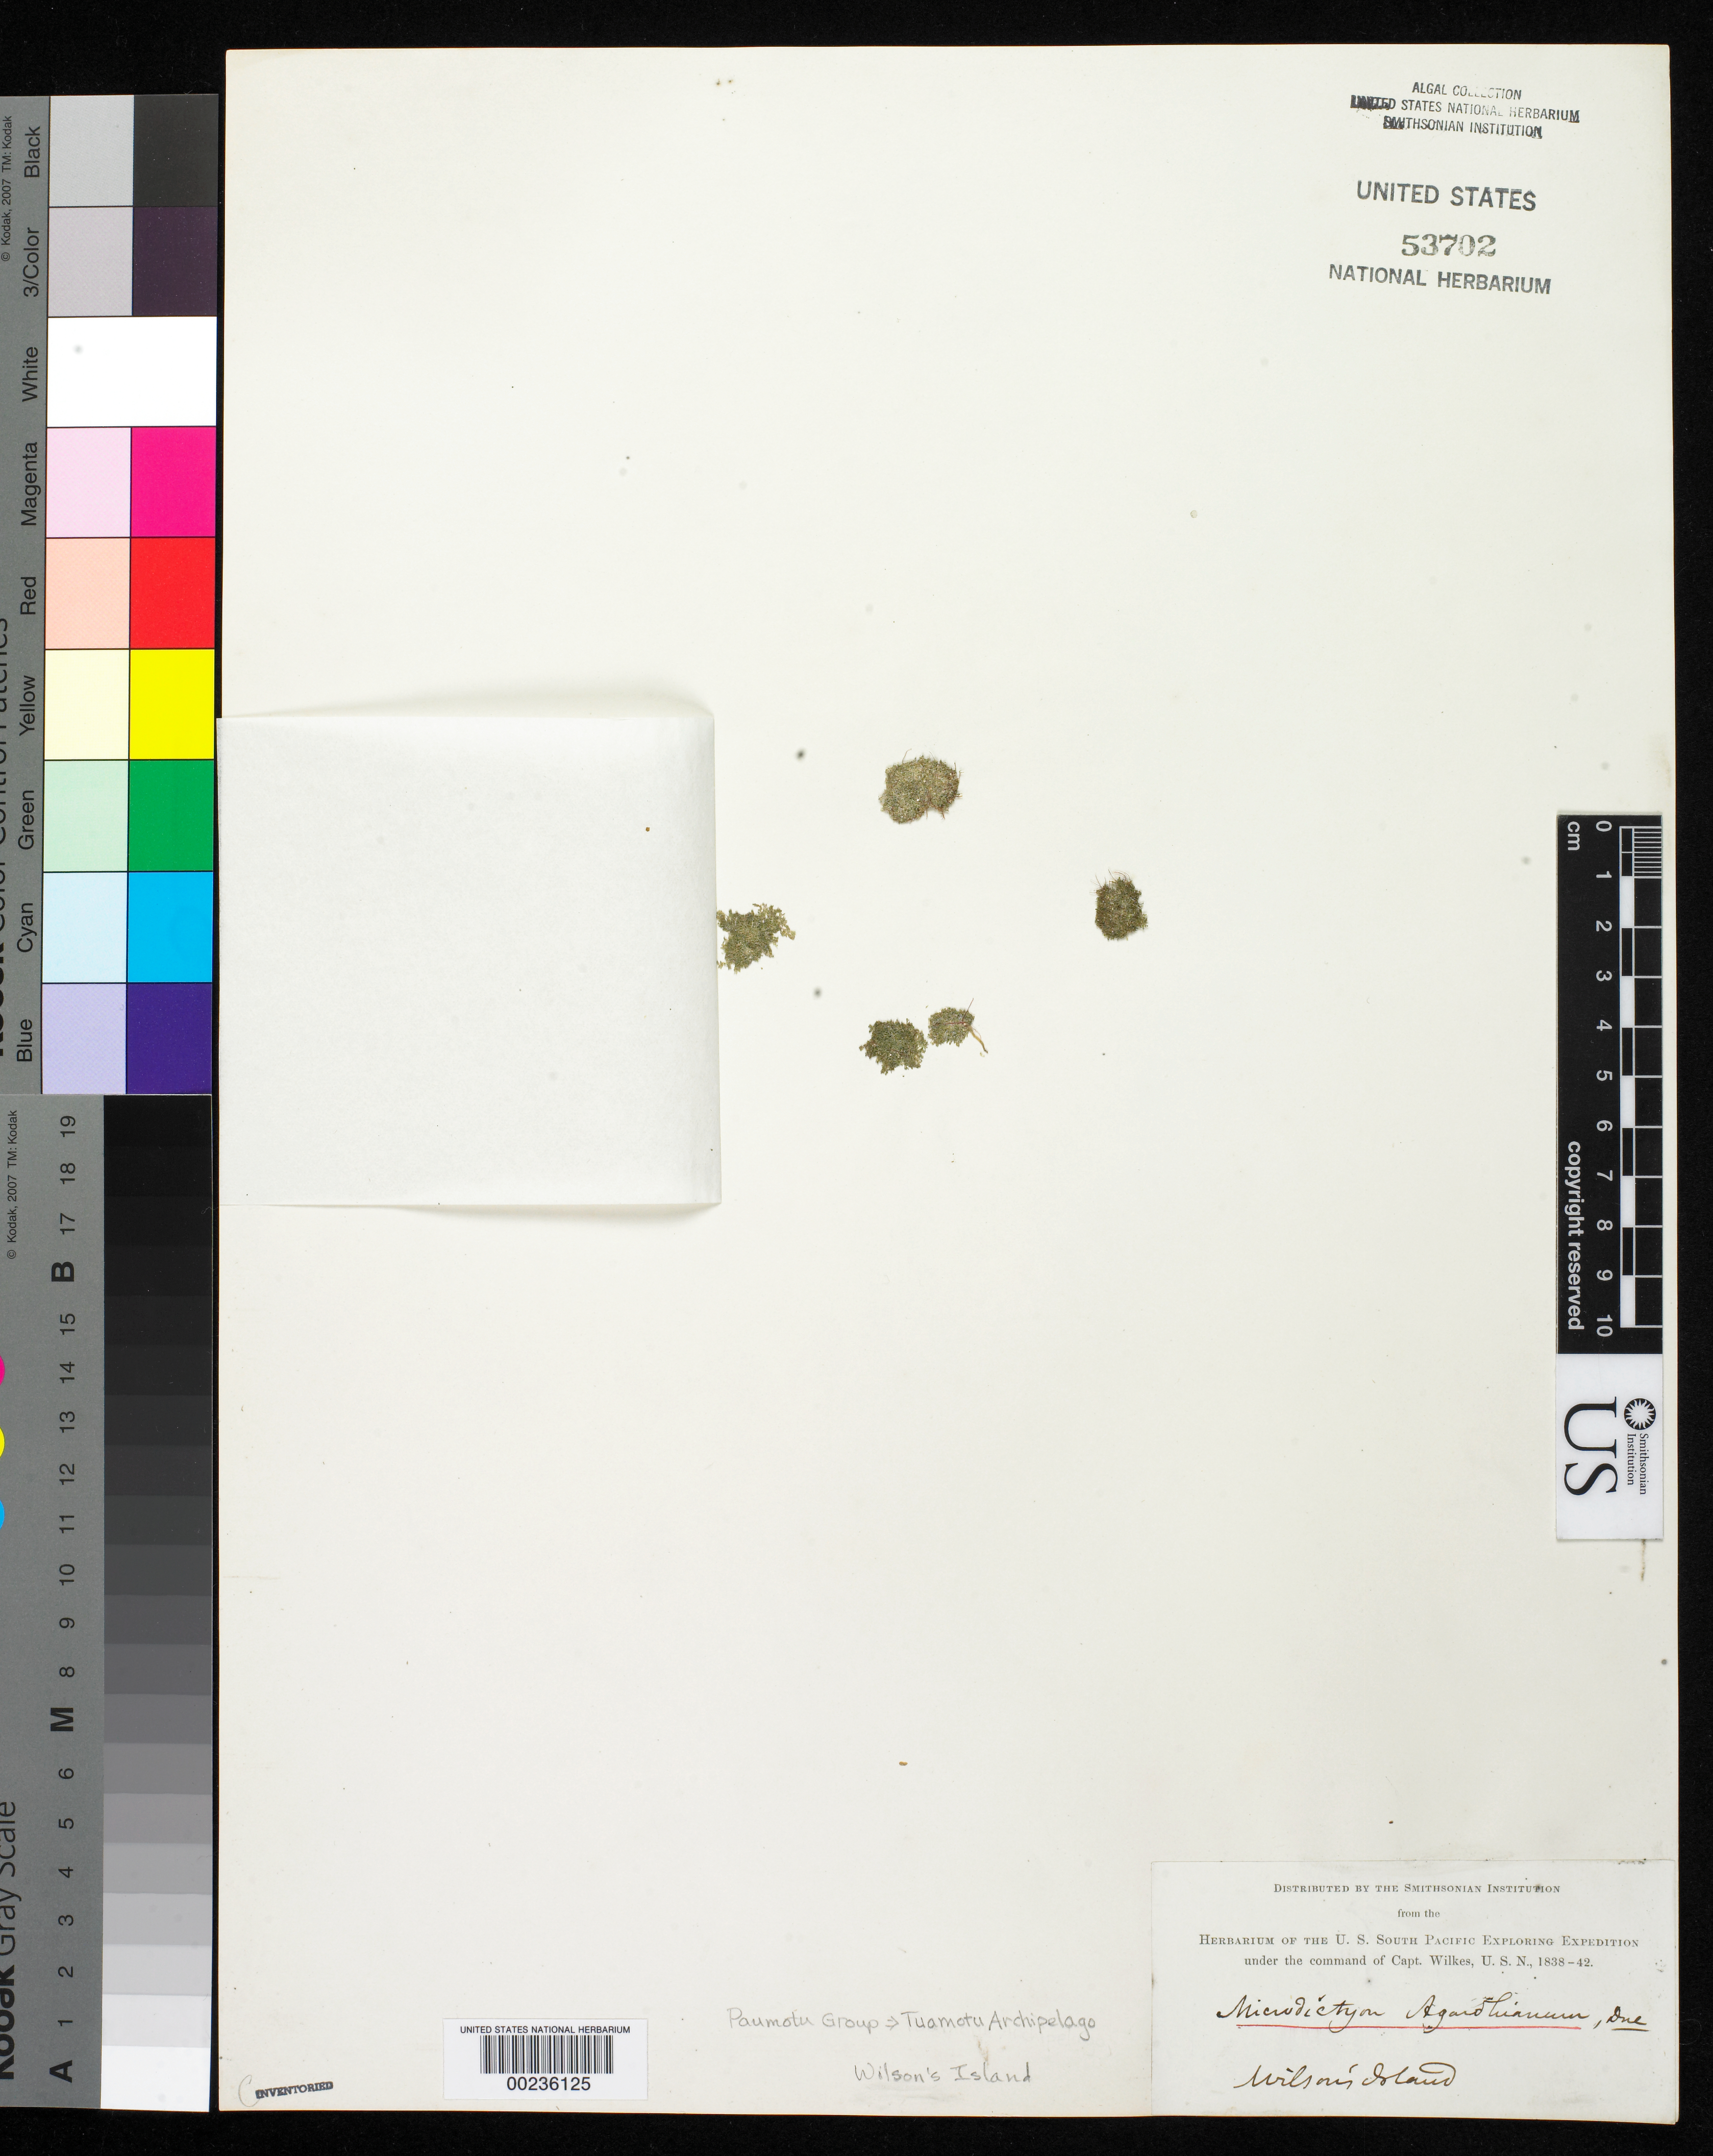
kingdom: Plantae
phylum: Chlorophyta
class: Ulvophyceae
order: Cladophorales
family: Anadyomenaceae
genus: Microdictyon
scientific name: Microdictyon agardhianum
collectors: W. D. Brackenridge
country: French Polynesia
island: Manihi Atoll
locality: Manihi (= Wilson's Island)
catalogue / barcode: US 53702